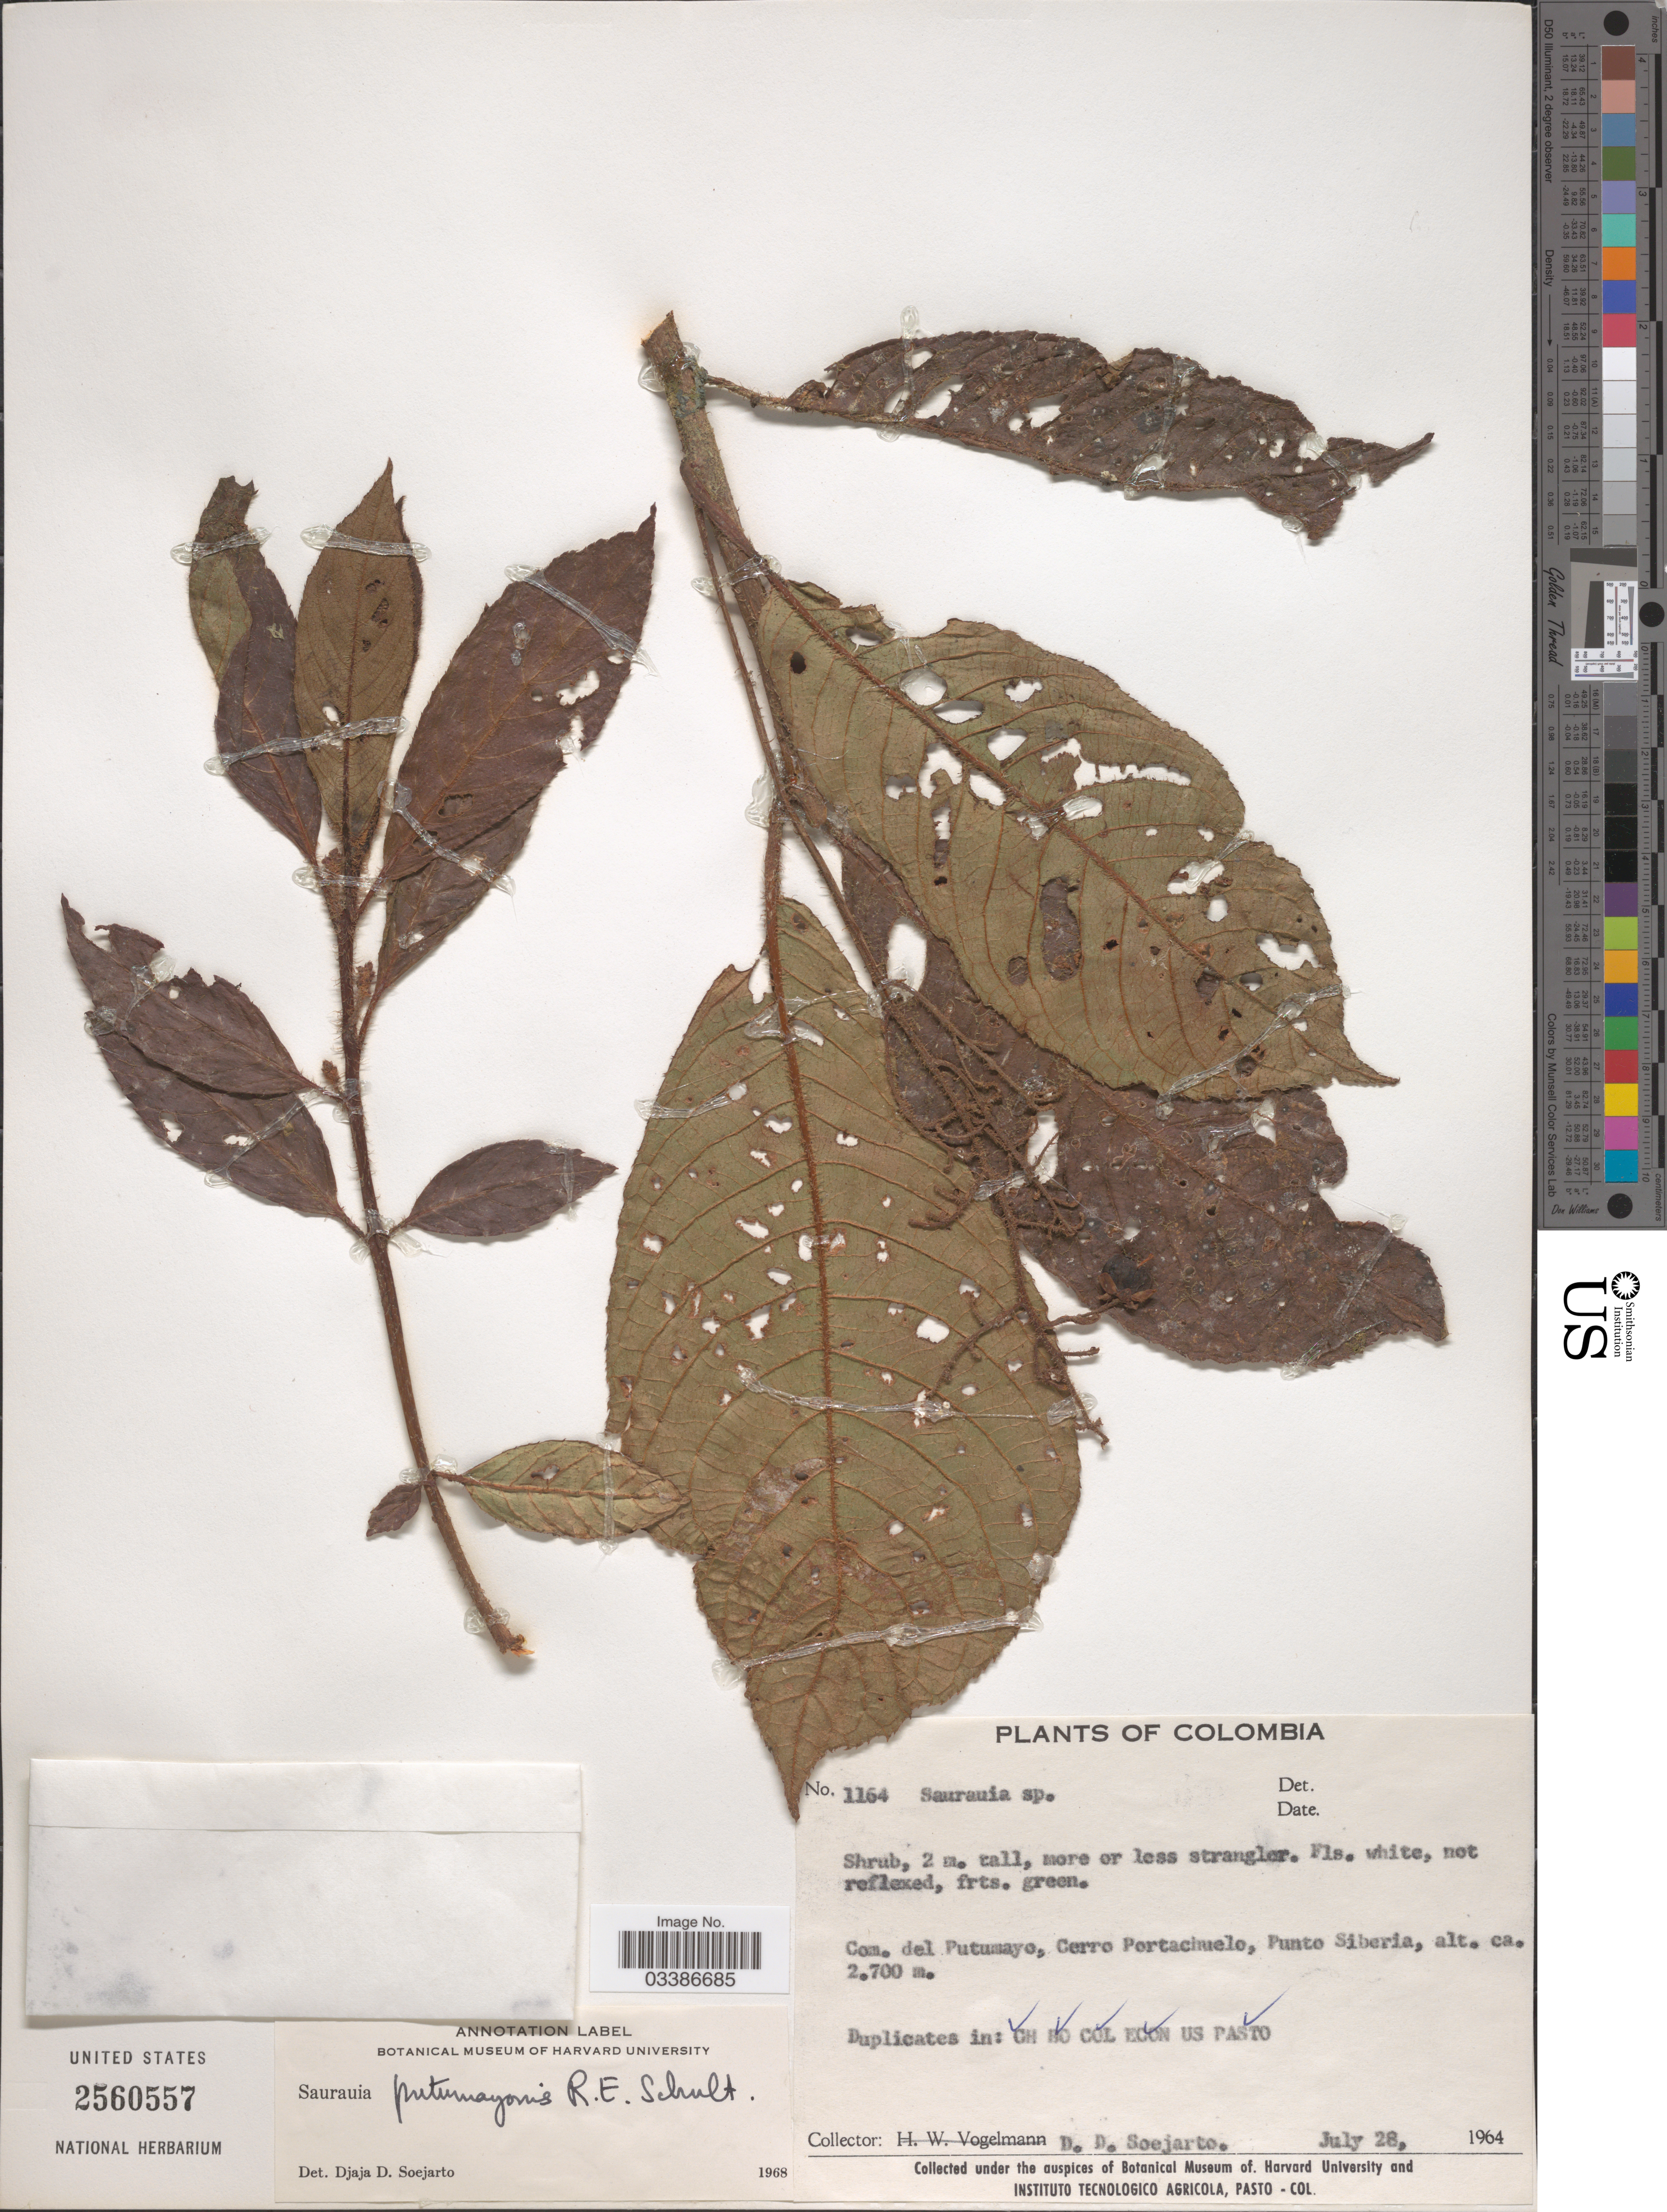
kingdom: Plantae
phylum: Tracheophyta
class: Magnoliopsida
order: Ericales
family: Actinidiaceae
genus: Saurauia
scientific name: Saurauia putumayonis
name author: R.E. Schult. & García-Barr.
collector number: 1164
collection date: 1964-07-28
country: Colombia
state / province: Putumayo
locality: Com. del Putumayo, Cerro Portachuelo, Punto Siberia.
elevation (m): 2700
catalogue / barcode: US 2560557